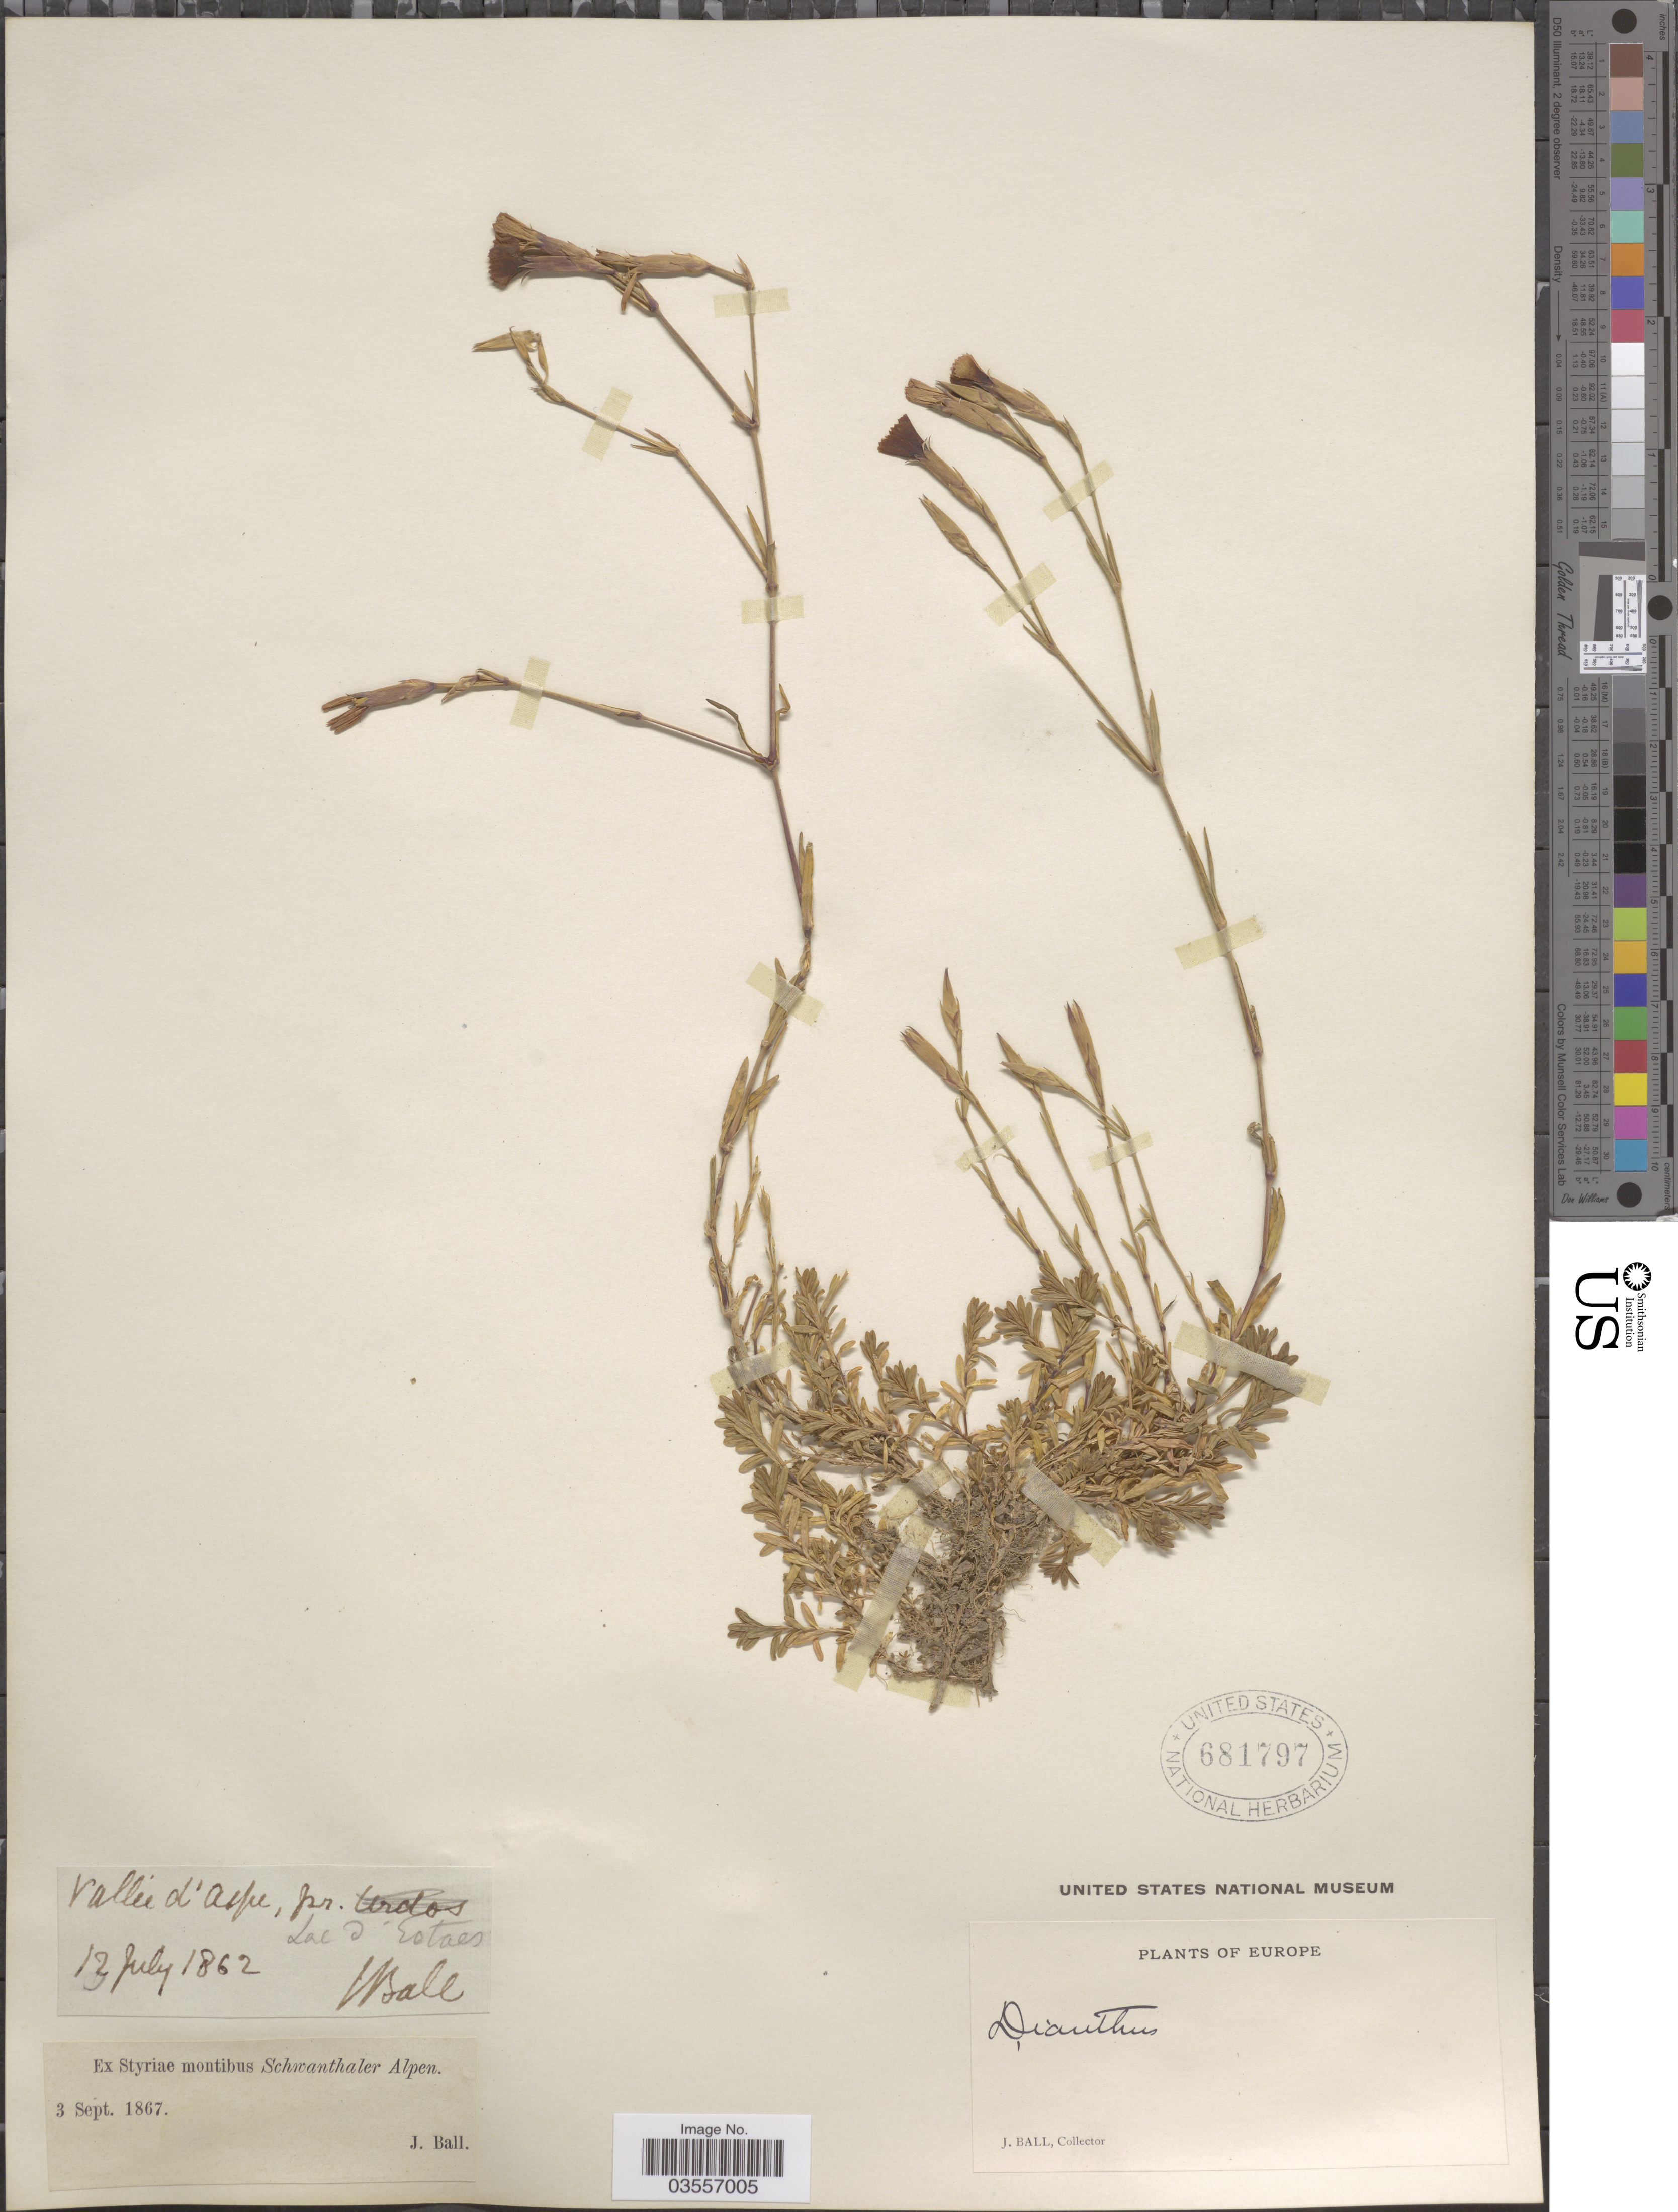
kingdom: Plantae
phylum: Tracheophyta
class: Magnoliopsida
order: Caryophyllales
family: Caryophyllaceae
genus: Dianthus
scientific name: Dianthus sp.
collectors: J. Ball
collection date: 1867-09-03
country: Austria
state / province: Steiermark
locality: Ex Styriae montibus Schwanthaler Alpen. Europe.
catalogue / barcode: US 681797